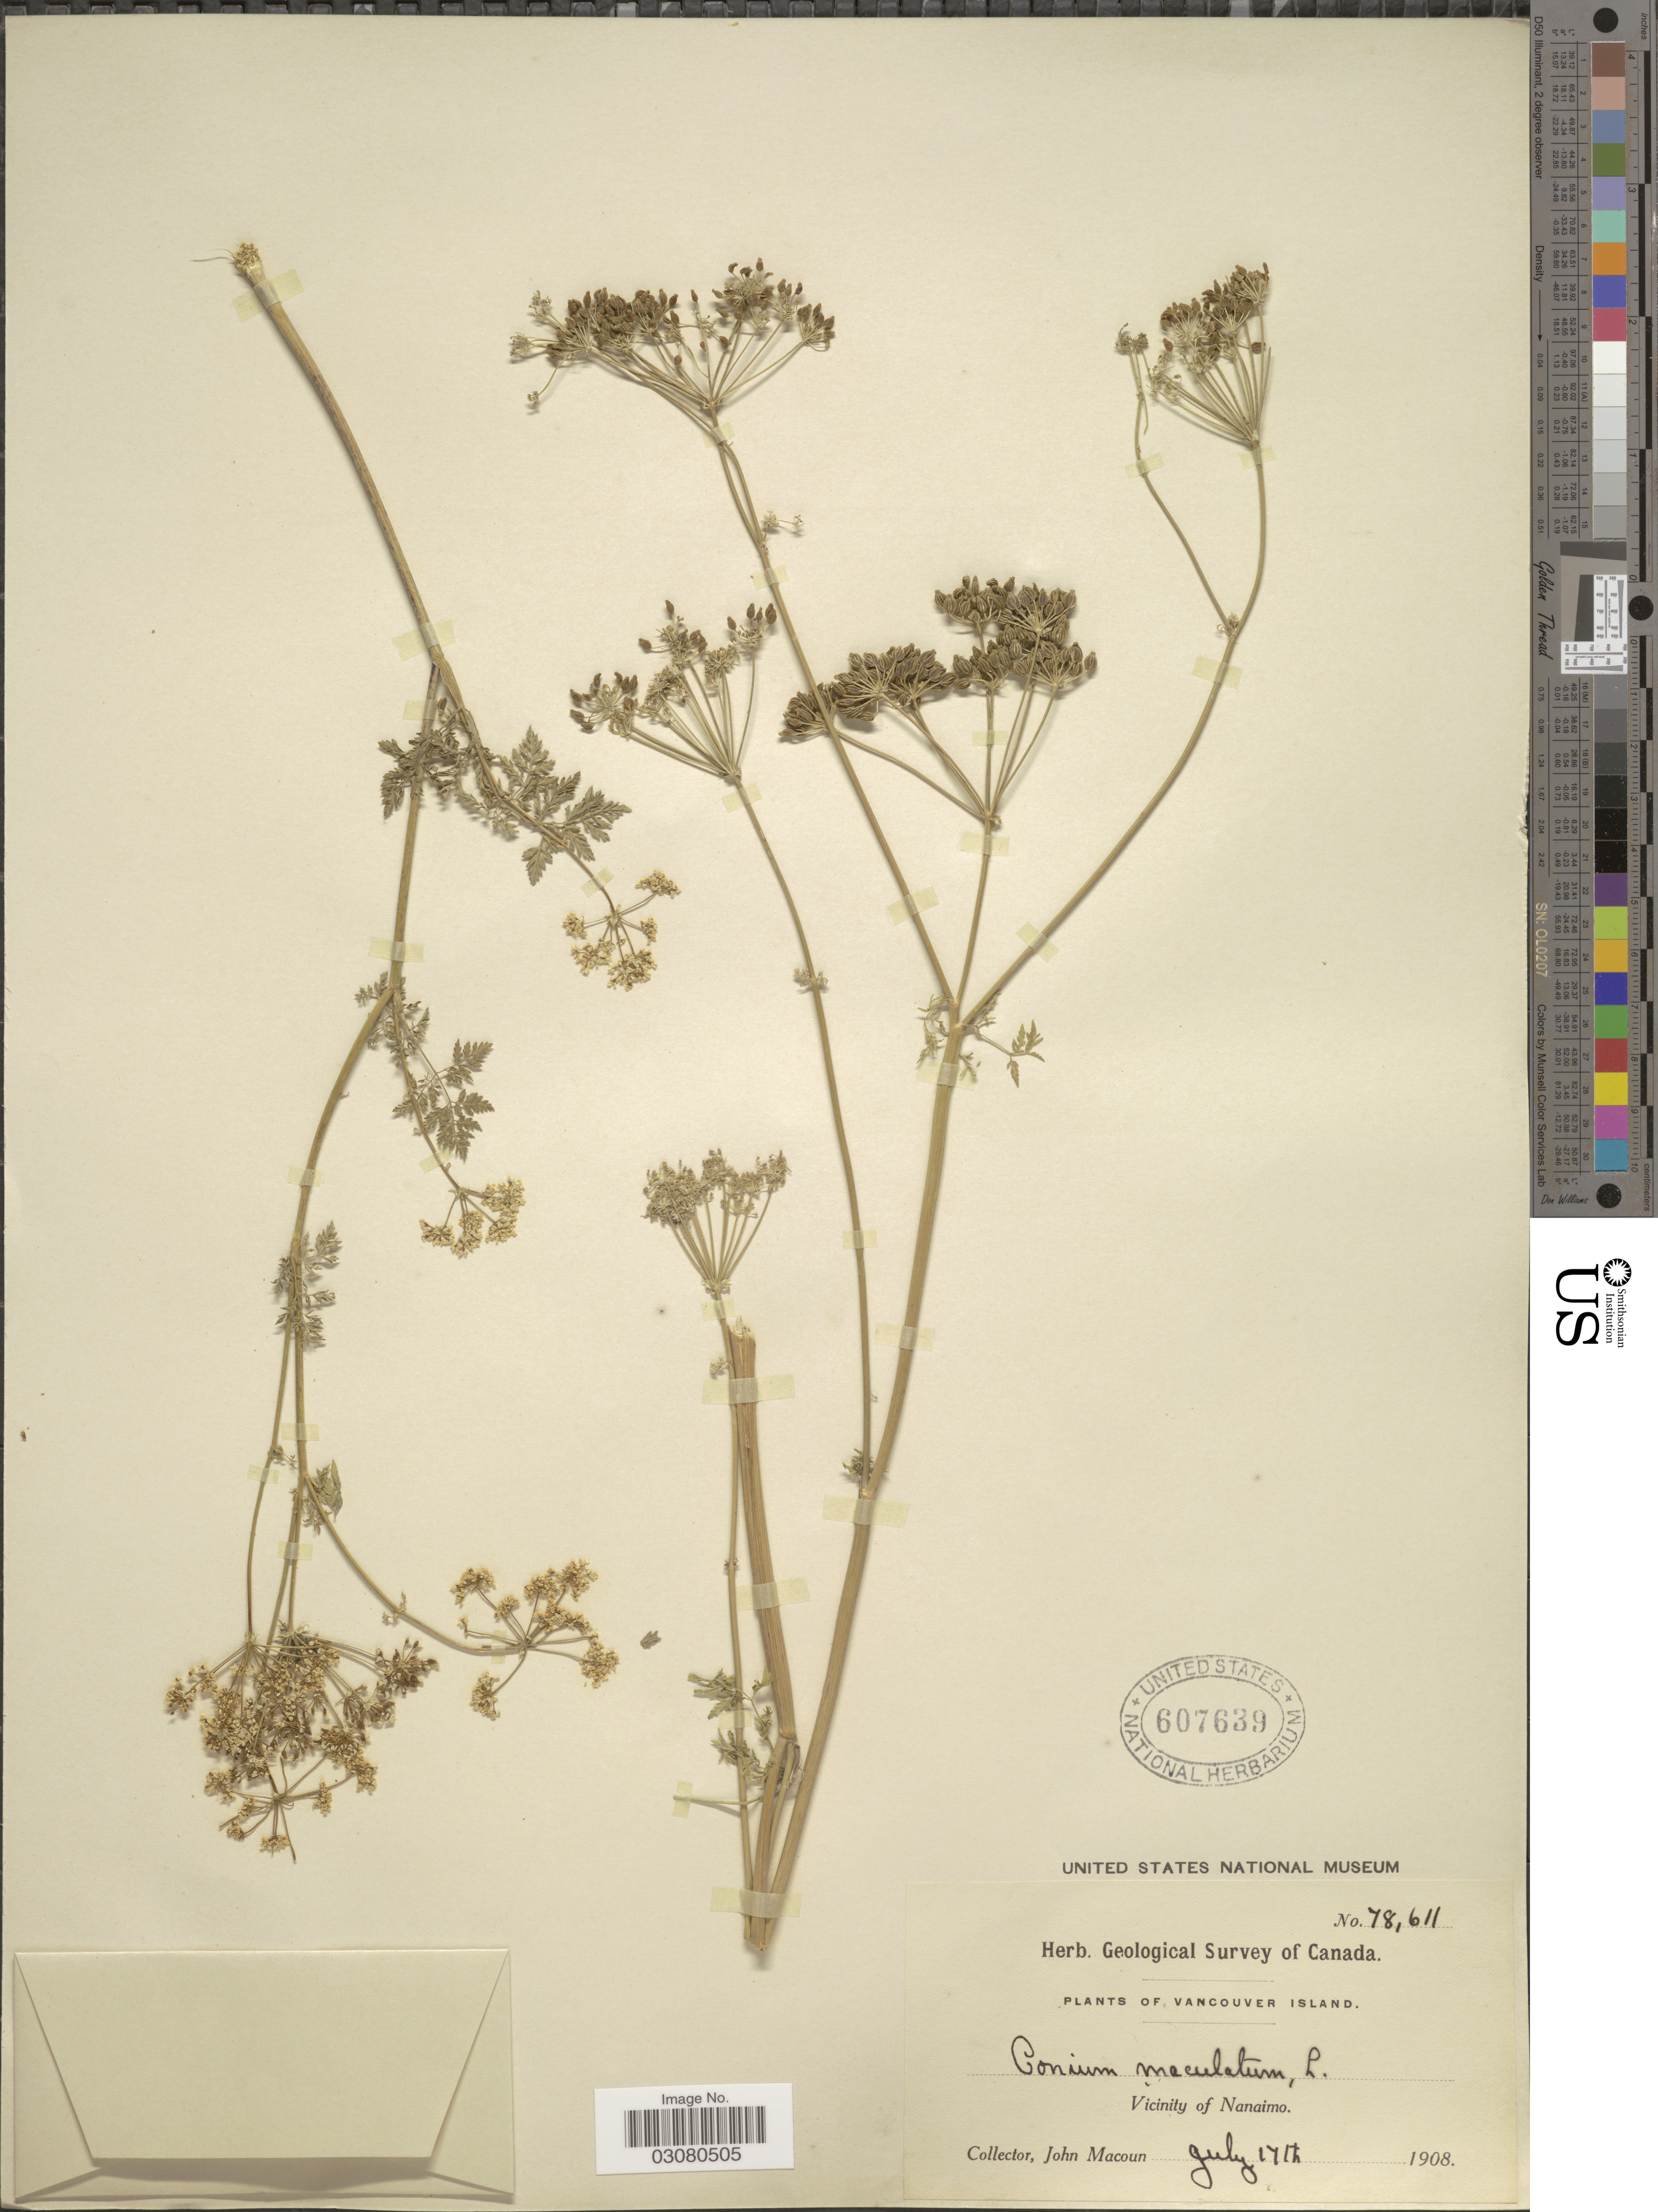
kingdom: Plantae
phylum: Tracheophyta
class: Magnoliopsida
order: Apiales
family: Apiaceae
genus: Conium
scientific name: Conium maculatum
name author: L.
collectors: J. Macoun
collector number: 78611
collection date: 1908-07-17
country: Canada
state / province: British Columbia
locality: Vancouver Island. Vicinity of Nanaimo.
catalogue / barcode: US 607639